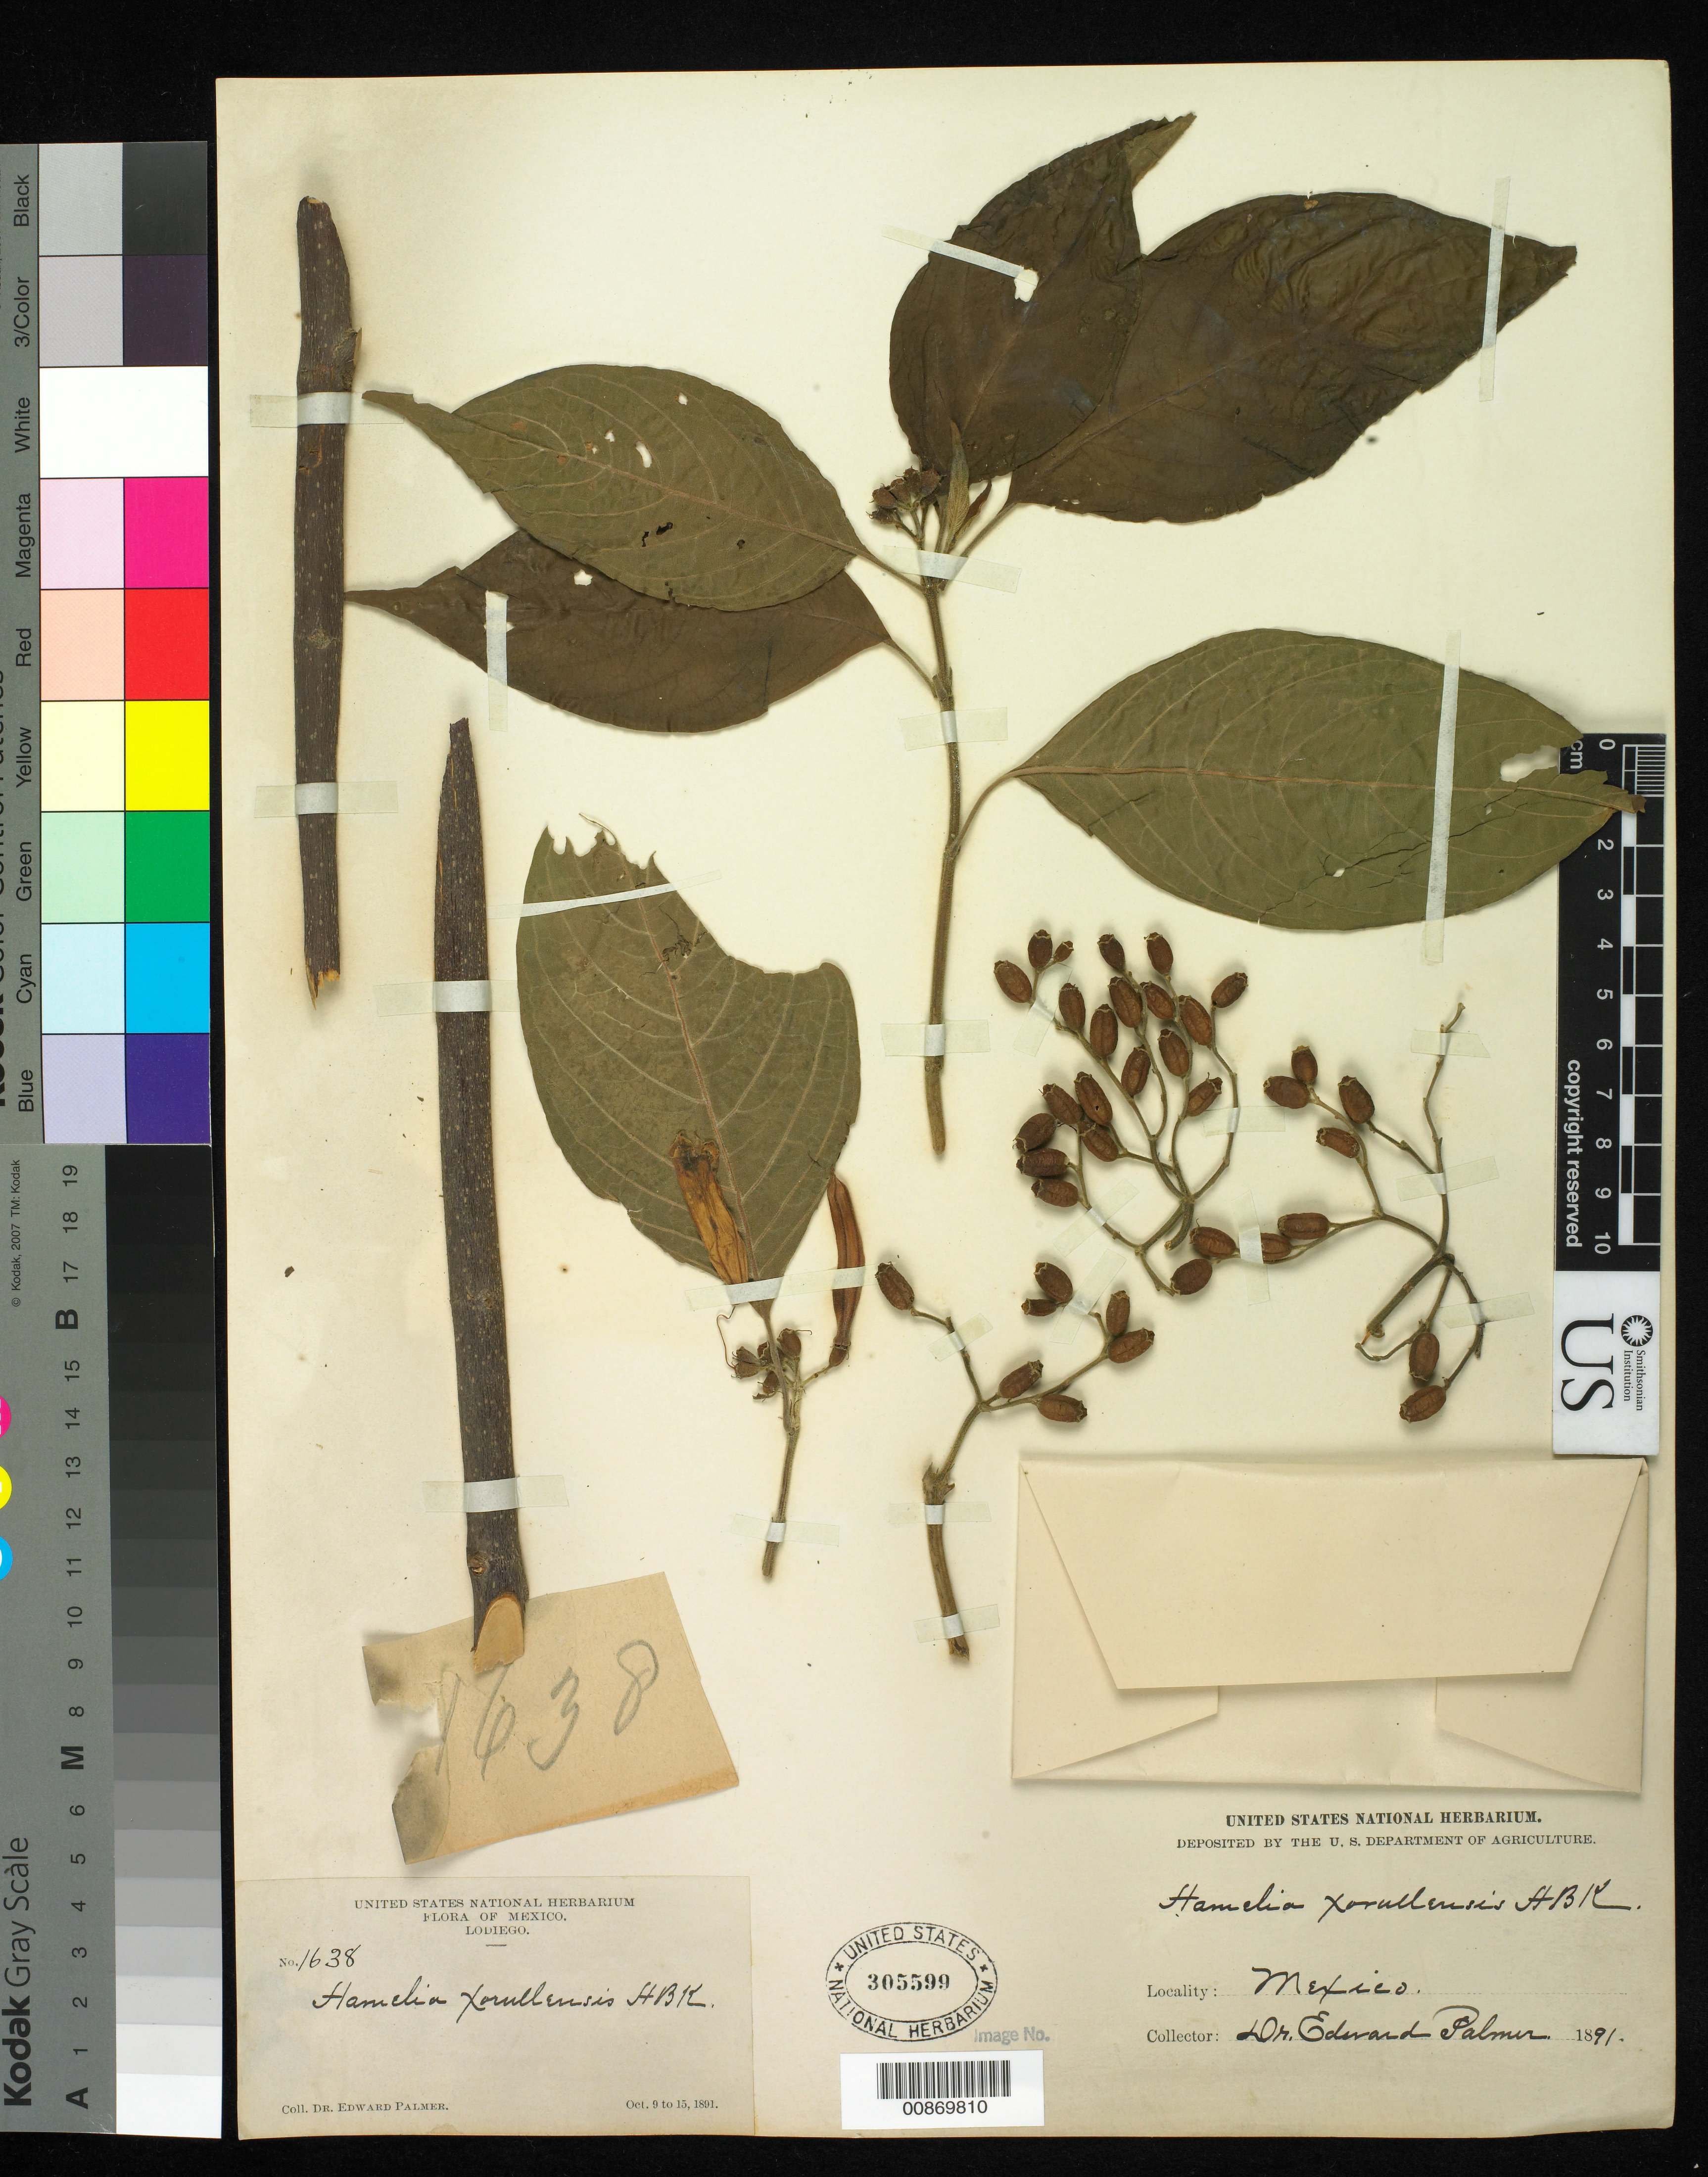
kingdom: Plantae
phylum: Tracheophyta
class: Magnoliopsida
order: Gentianales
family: Rubiaceae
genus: Hamelia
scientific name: Hamelia xorullensis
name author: Kunth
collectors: E. Palmer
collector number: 1638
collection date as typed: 09 Oct 1891 to 15 Oct 1891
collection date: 1891-10-09/1891-10-15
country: Mexico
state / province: Sinaloa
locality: Lodiego, Sinaloa.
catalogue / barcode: US 305599